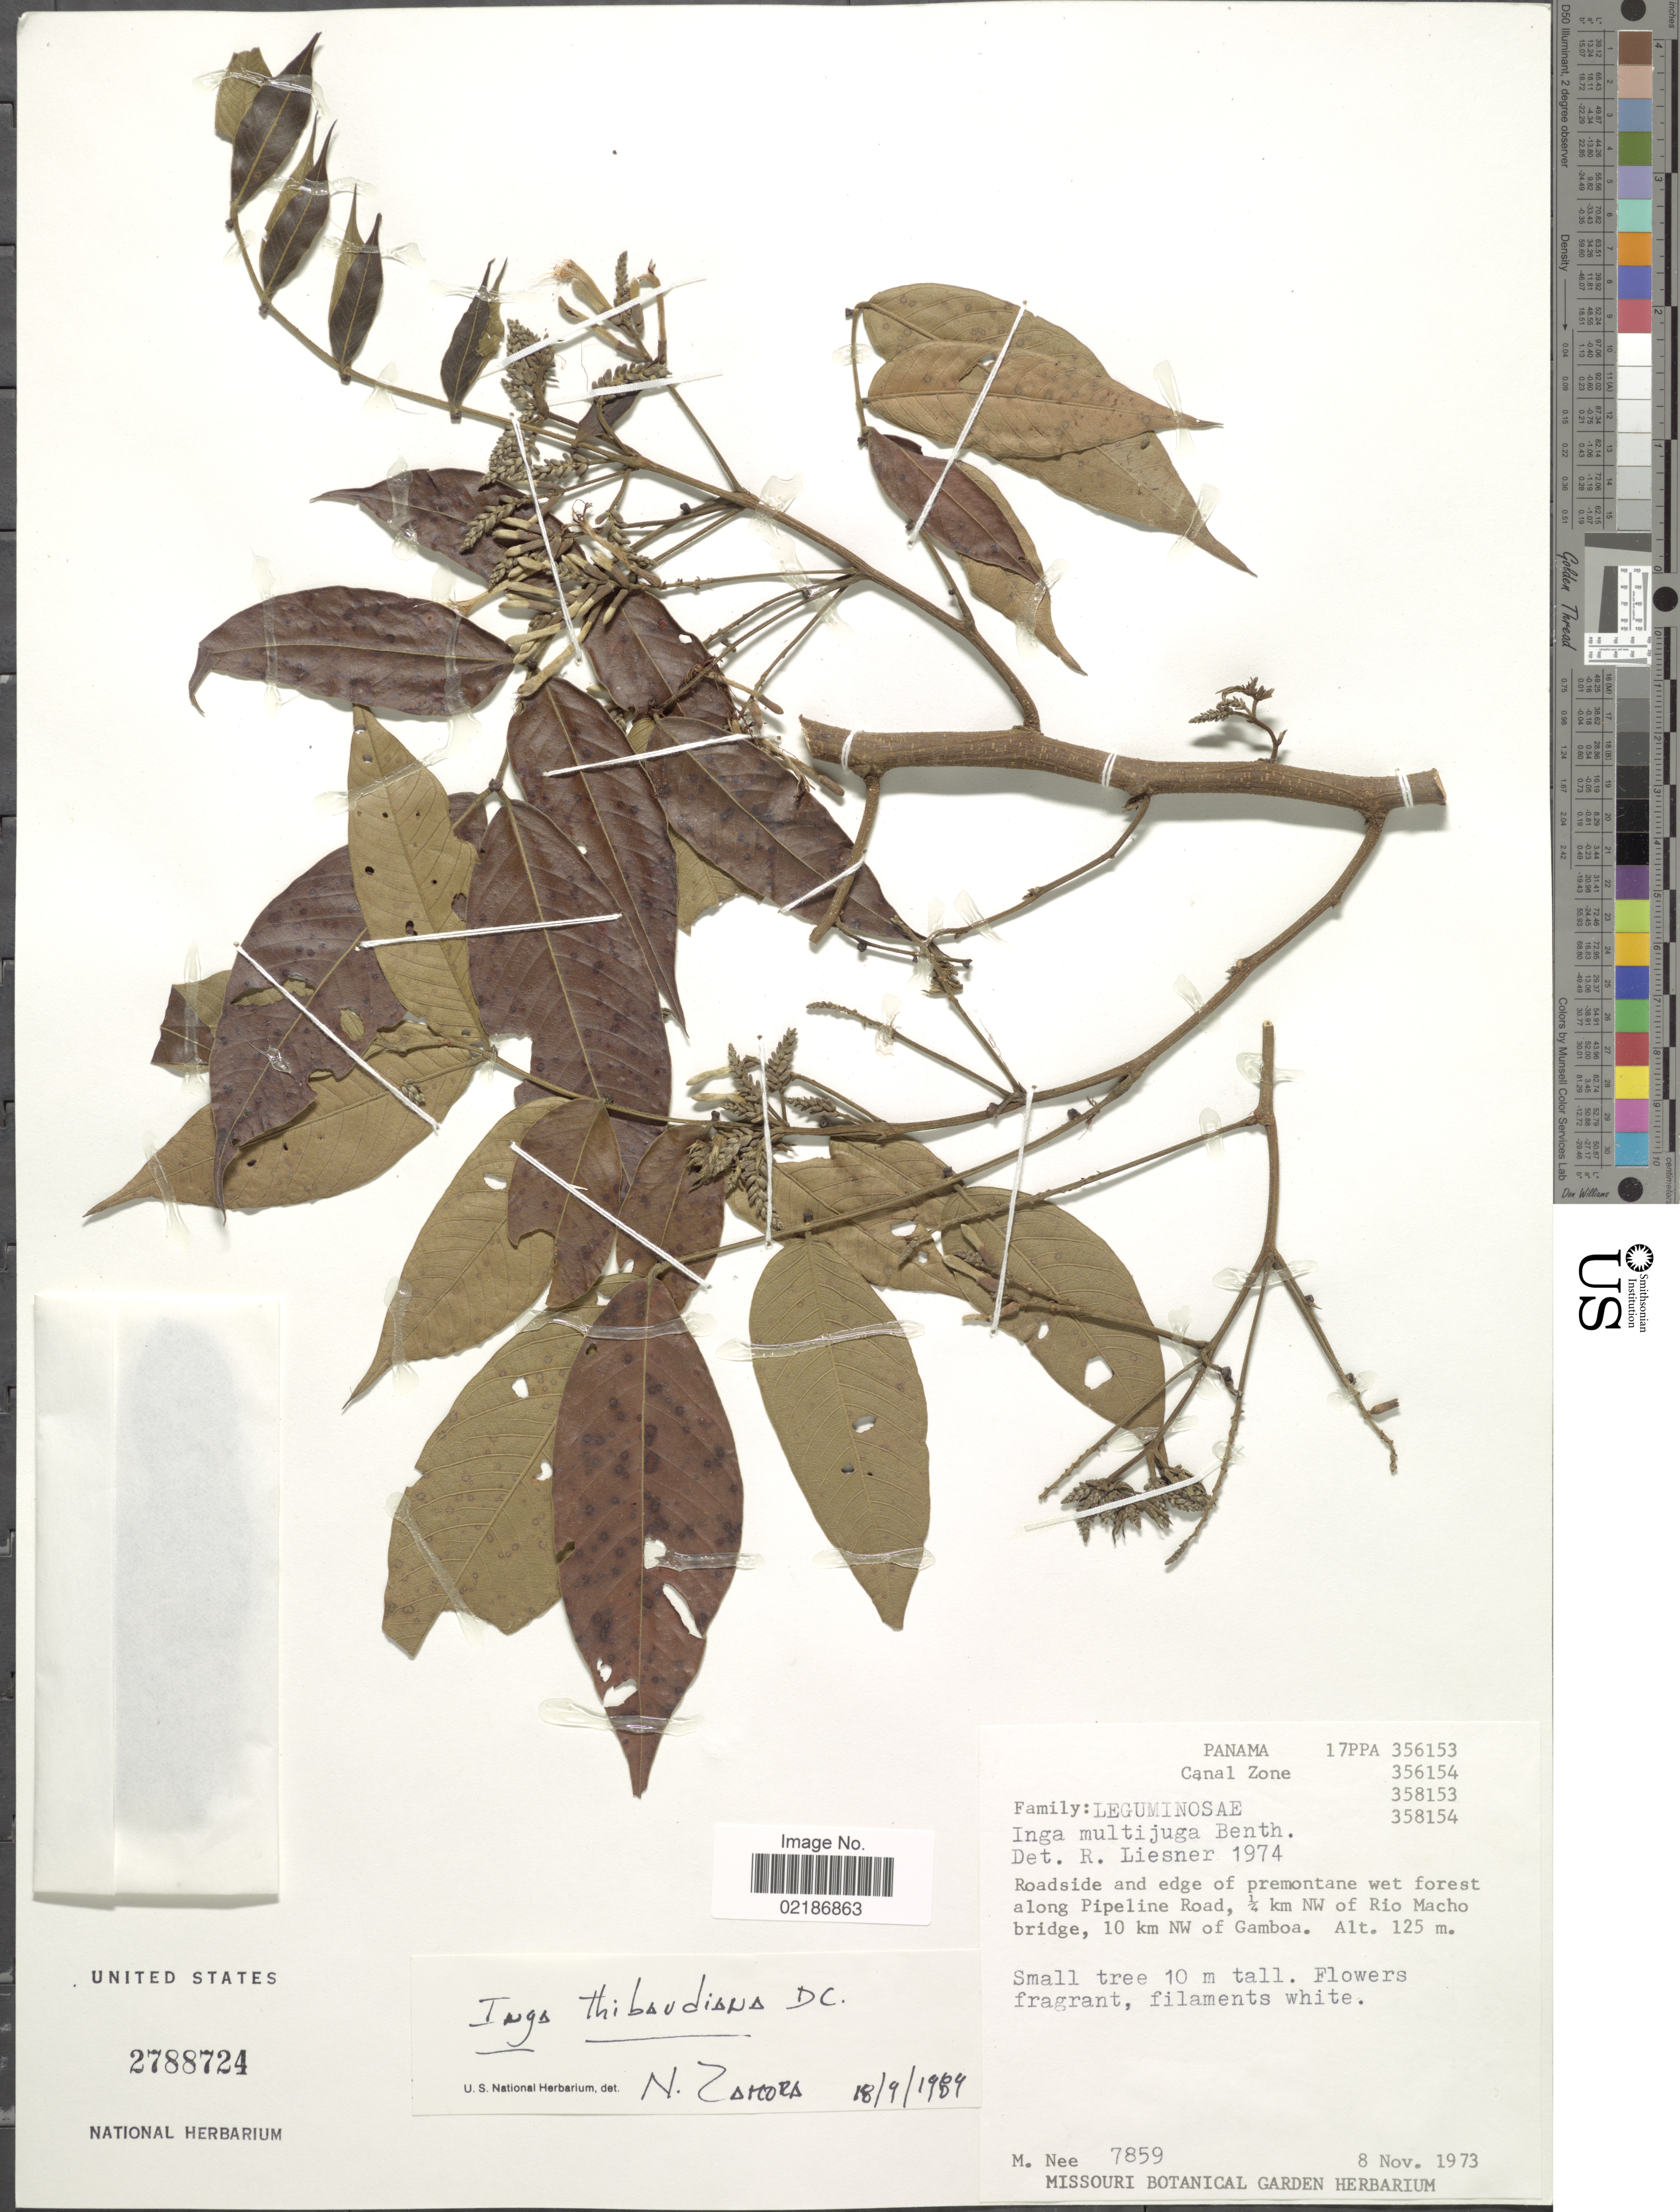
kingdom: Plantae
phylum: Tracheophyta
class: Magnoliopsida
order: Fabales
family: Fabaceae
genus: Inga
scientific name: Inga thibaudiana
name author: DC.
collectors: M. Nee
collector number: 7859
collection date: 1973-11-08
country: Panama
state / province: Colón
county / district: Canal Zone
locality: Canal Zone, along Pipeline Road, 1/4 km NE of Rio Macho bridge, 10 km NW of Gamboa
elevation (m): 125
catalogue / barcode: US 2788724